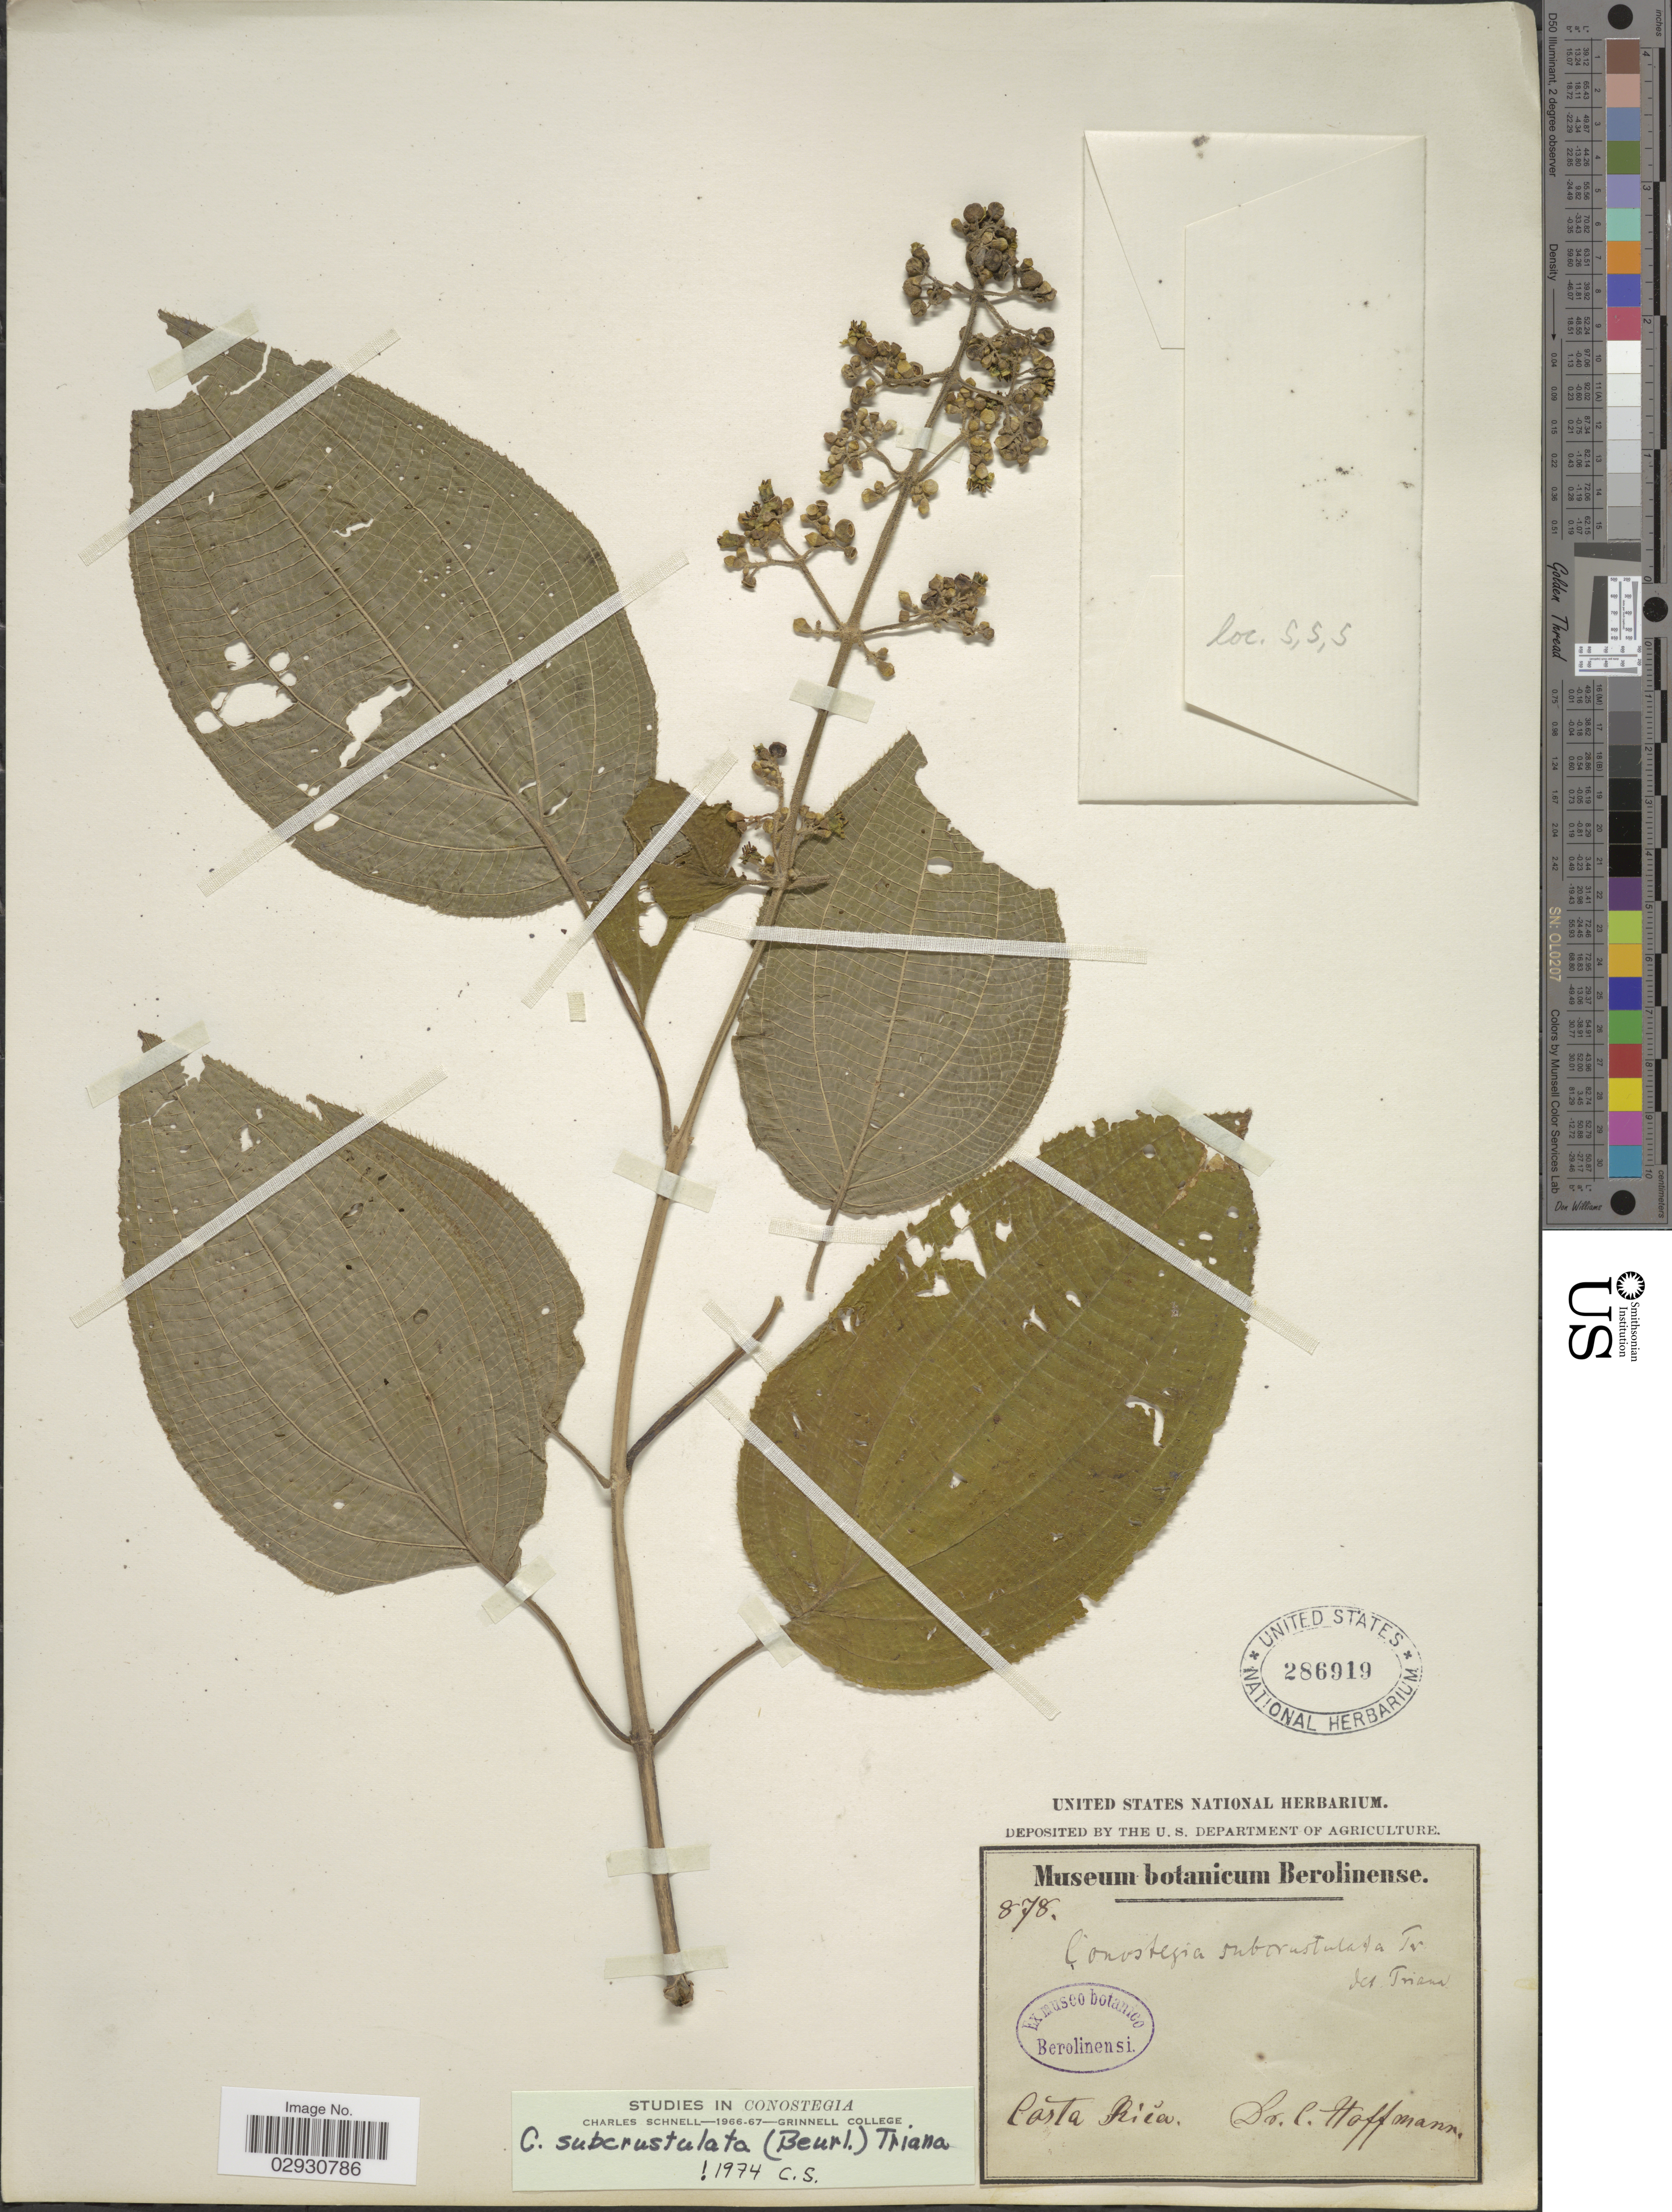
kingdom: Plantae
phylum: Tracheophyta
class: Magnoliopsida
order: Myrtales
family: Melastomataceae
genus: Conostegia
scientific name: Conostegia subcrustulata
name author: (Beurl.) Triana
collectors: C. Hoffmann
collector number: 878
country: Costa Rica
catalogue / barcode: US 286919